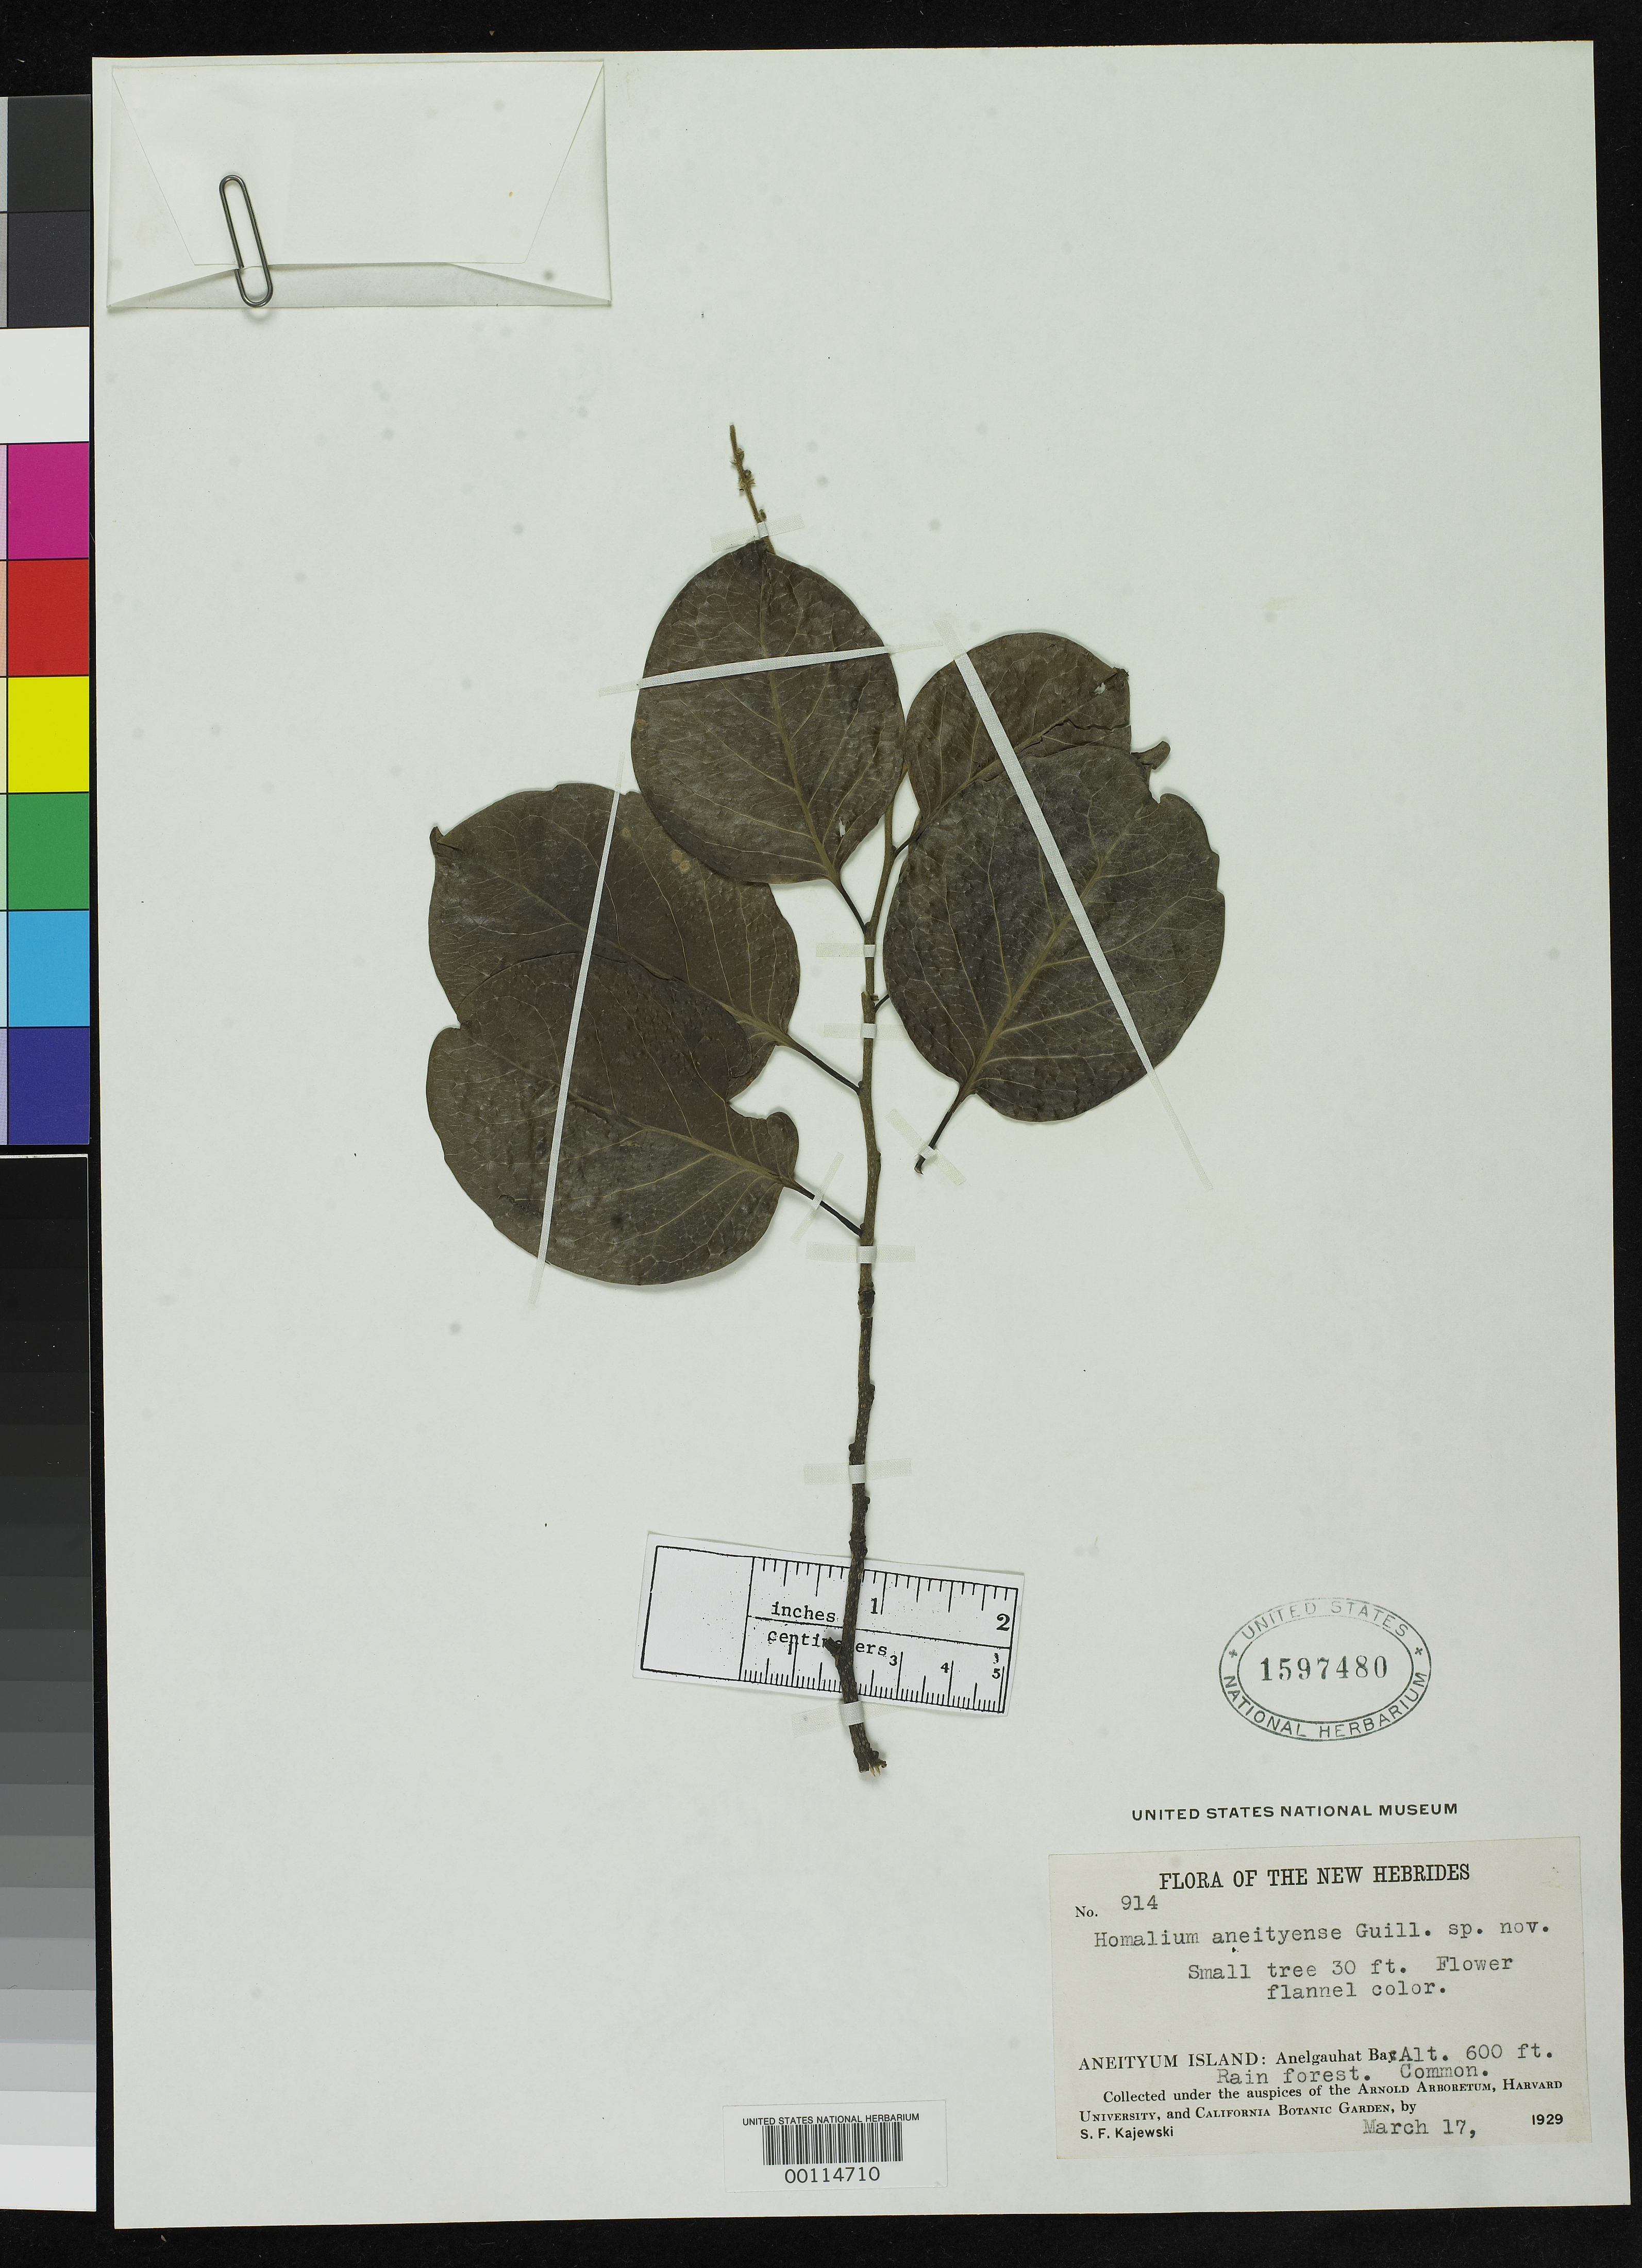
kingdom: Plantae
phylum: Tracheophyta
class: Magnoliopsida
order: Malpighiales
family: Salicaceae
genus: Homalium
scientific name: Homalium aneityense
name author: Guillaumin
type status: Isotype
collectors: S. Kajewski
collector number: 914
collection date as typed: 17 Mar 1929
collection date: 1929-03-17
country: Vanuatu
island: Anatom [Aneityum]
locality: Angelgauhat Bay.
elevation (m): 200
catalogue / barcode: US 1597480